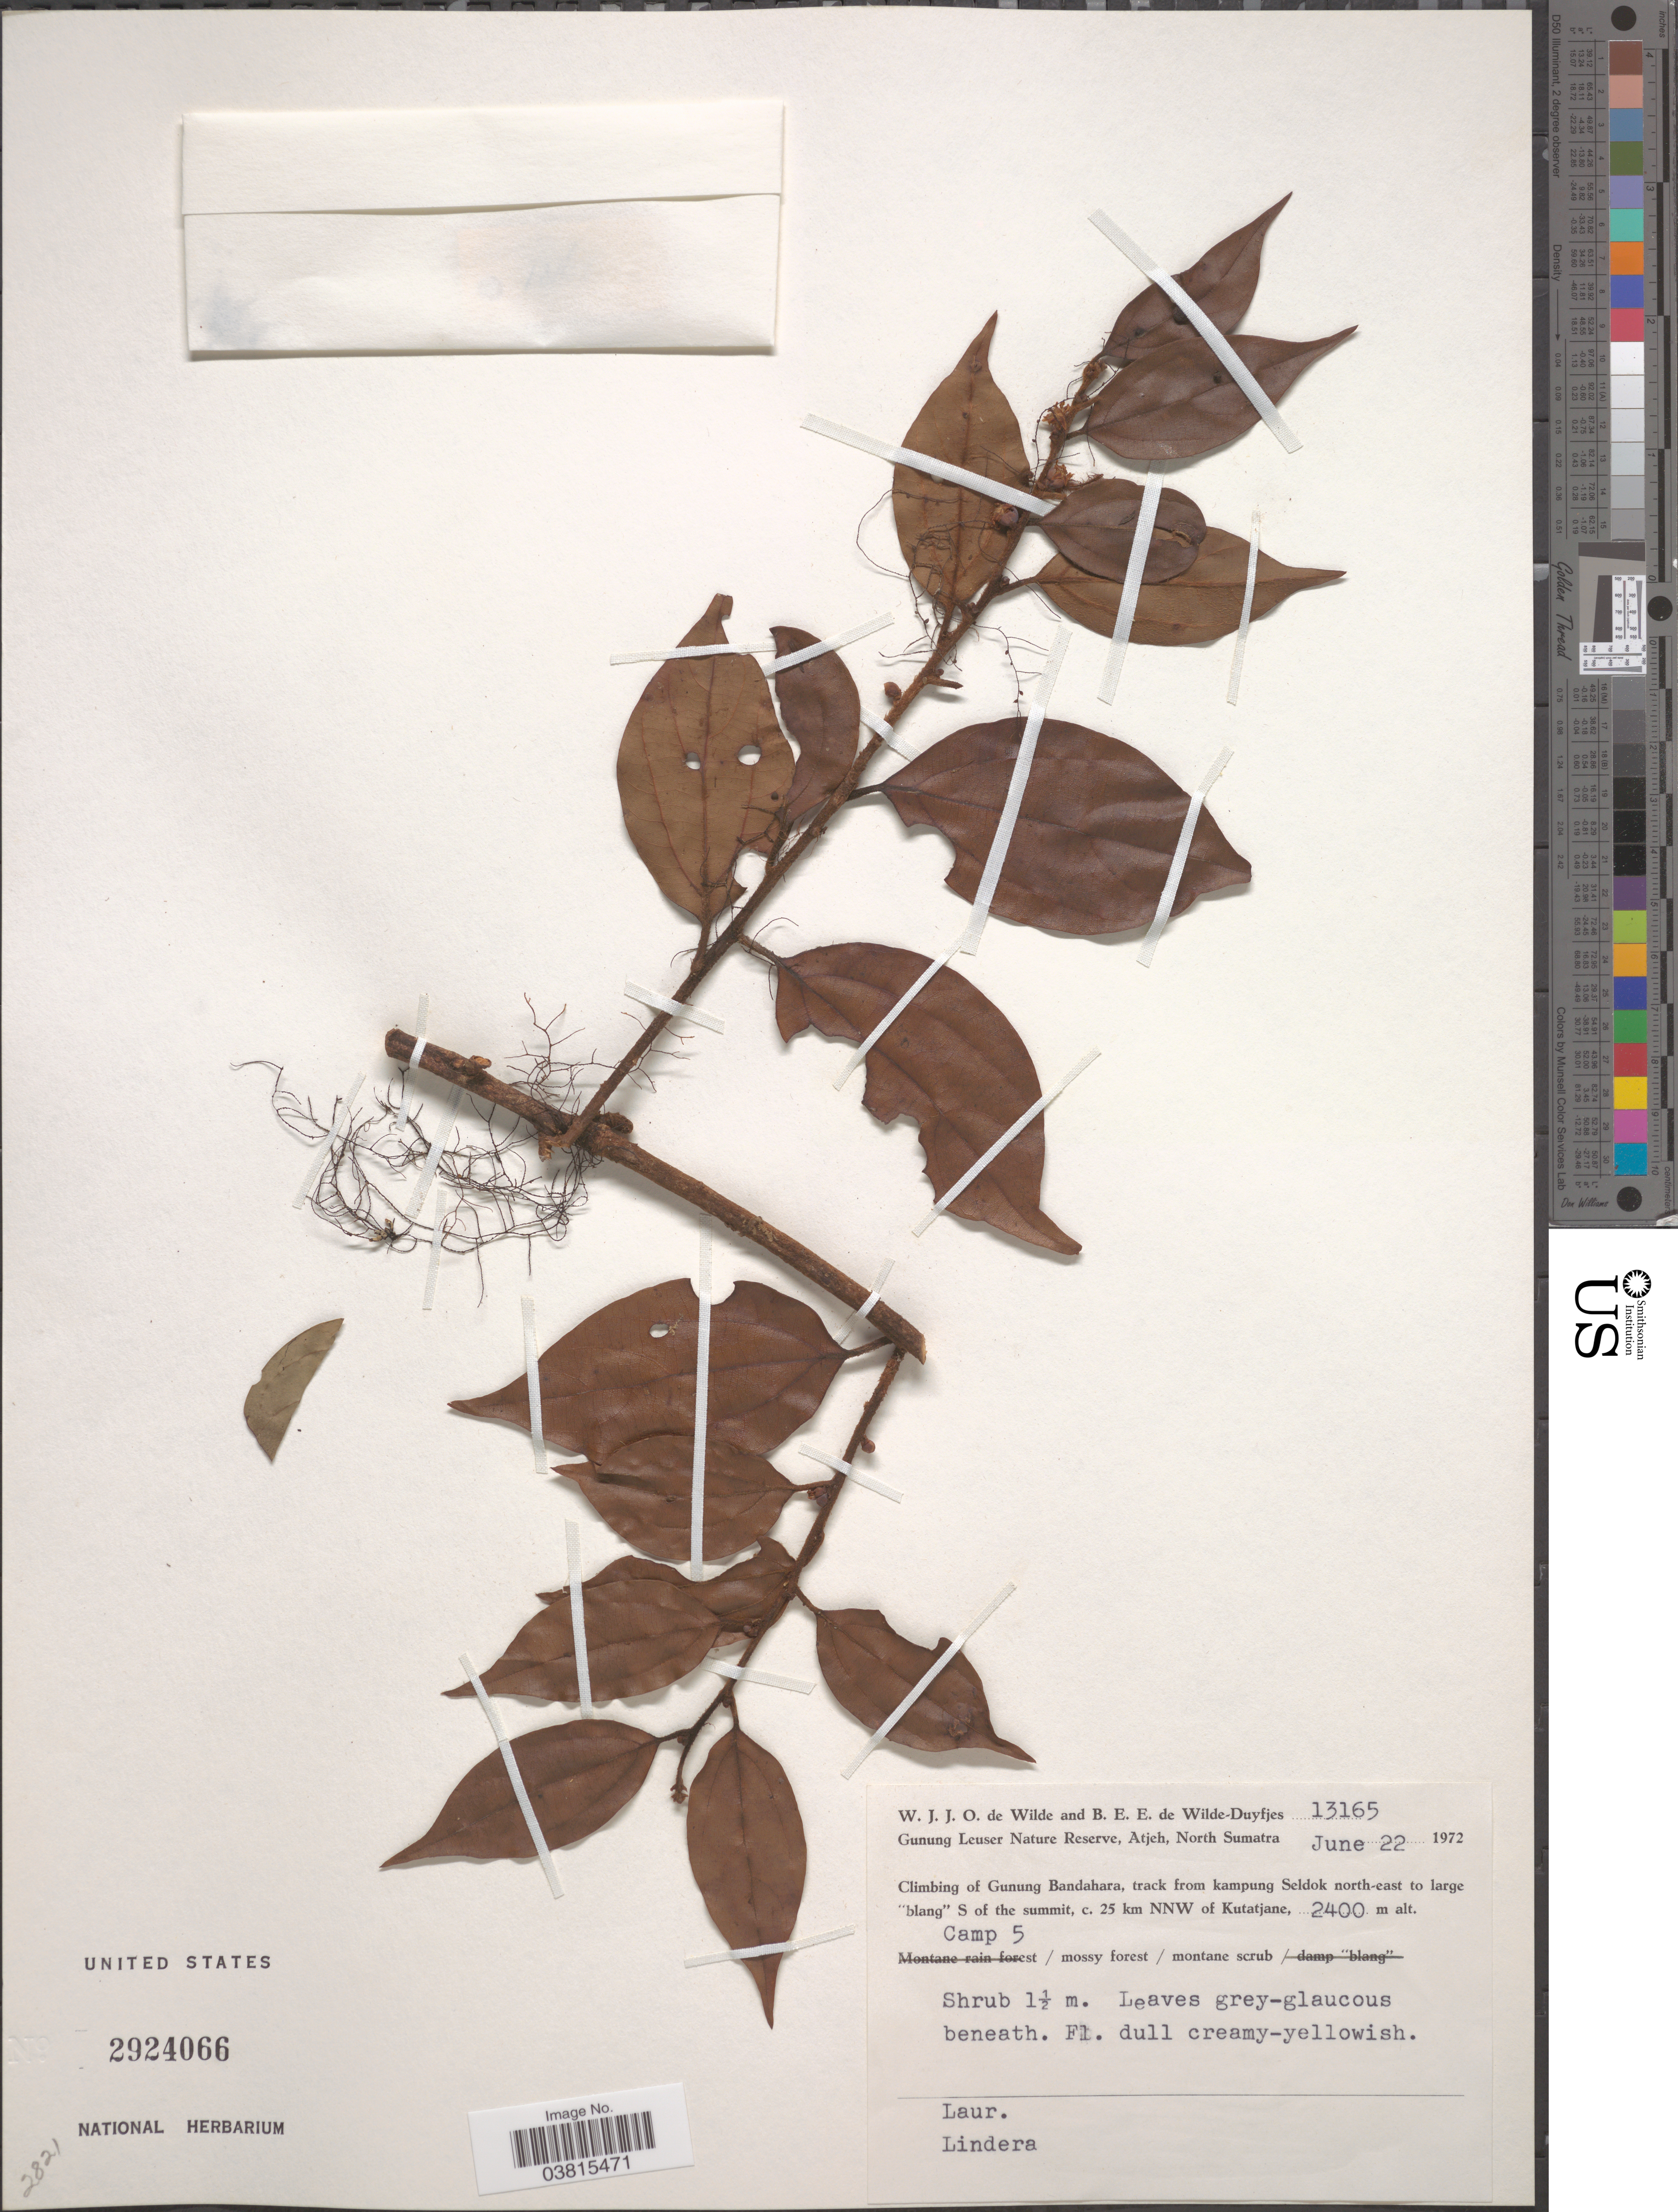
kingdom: Plantae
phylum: Tracheophyta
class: Magnoliopsida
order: Laurales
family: Lauraceae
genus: Lindera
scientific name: Lindera sp.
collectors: W. J. de Wilde & B. E. de Wilde-Duyfjes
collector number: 13165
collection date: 1972-06-22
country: Indonesia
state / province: Sumatra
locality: Gunung Leuser Nature Reserve, Atjeh, North Sumatra. Climbing of Gunung Bandahara, track from kampung Seldok north-east to large "blang" S of the summit, c. 25 km NNW of Kutatjane. Camp 5.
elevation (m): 2400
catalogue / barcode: US 2924066